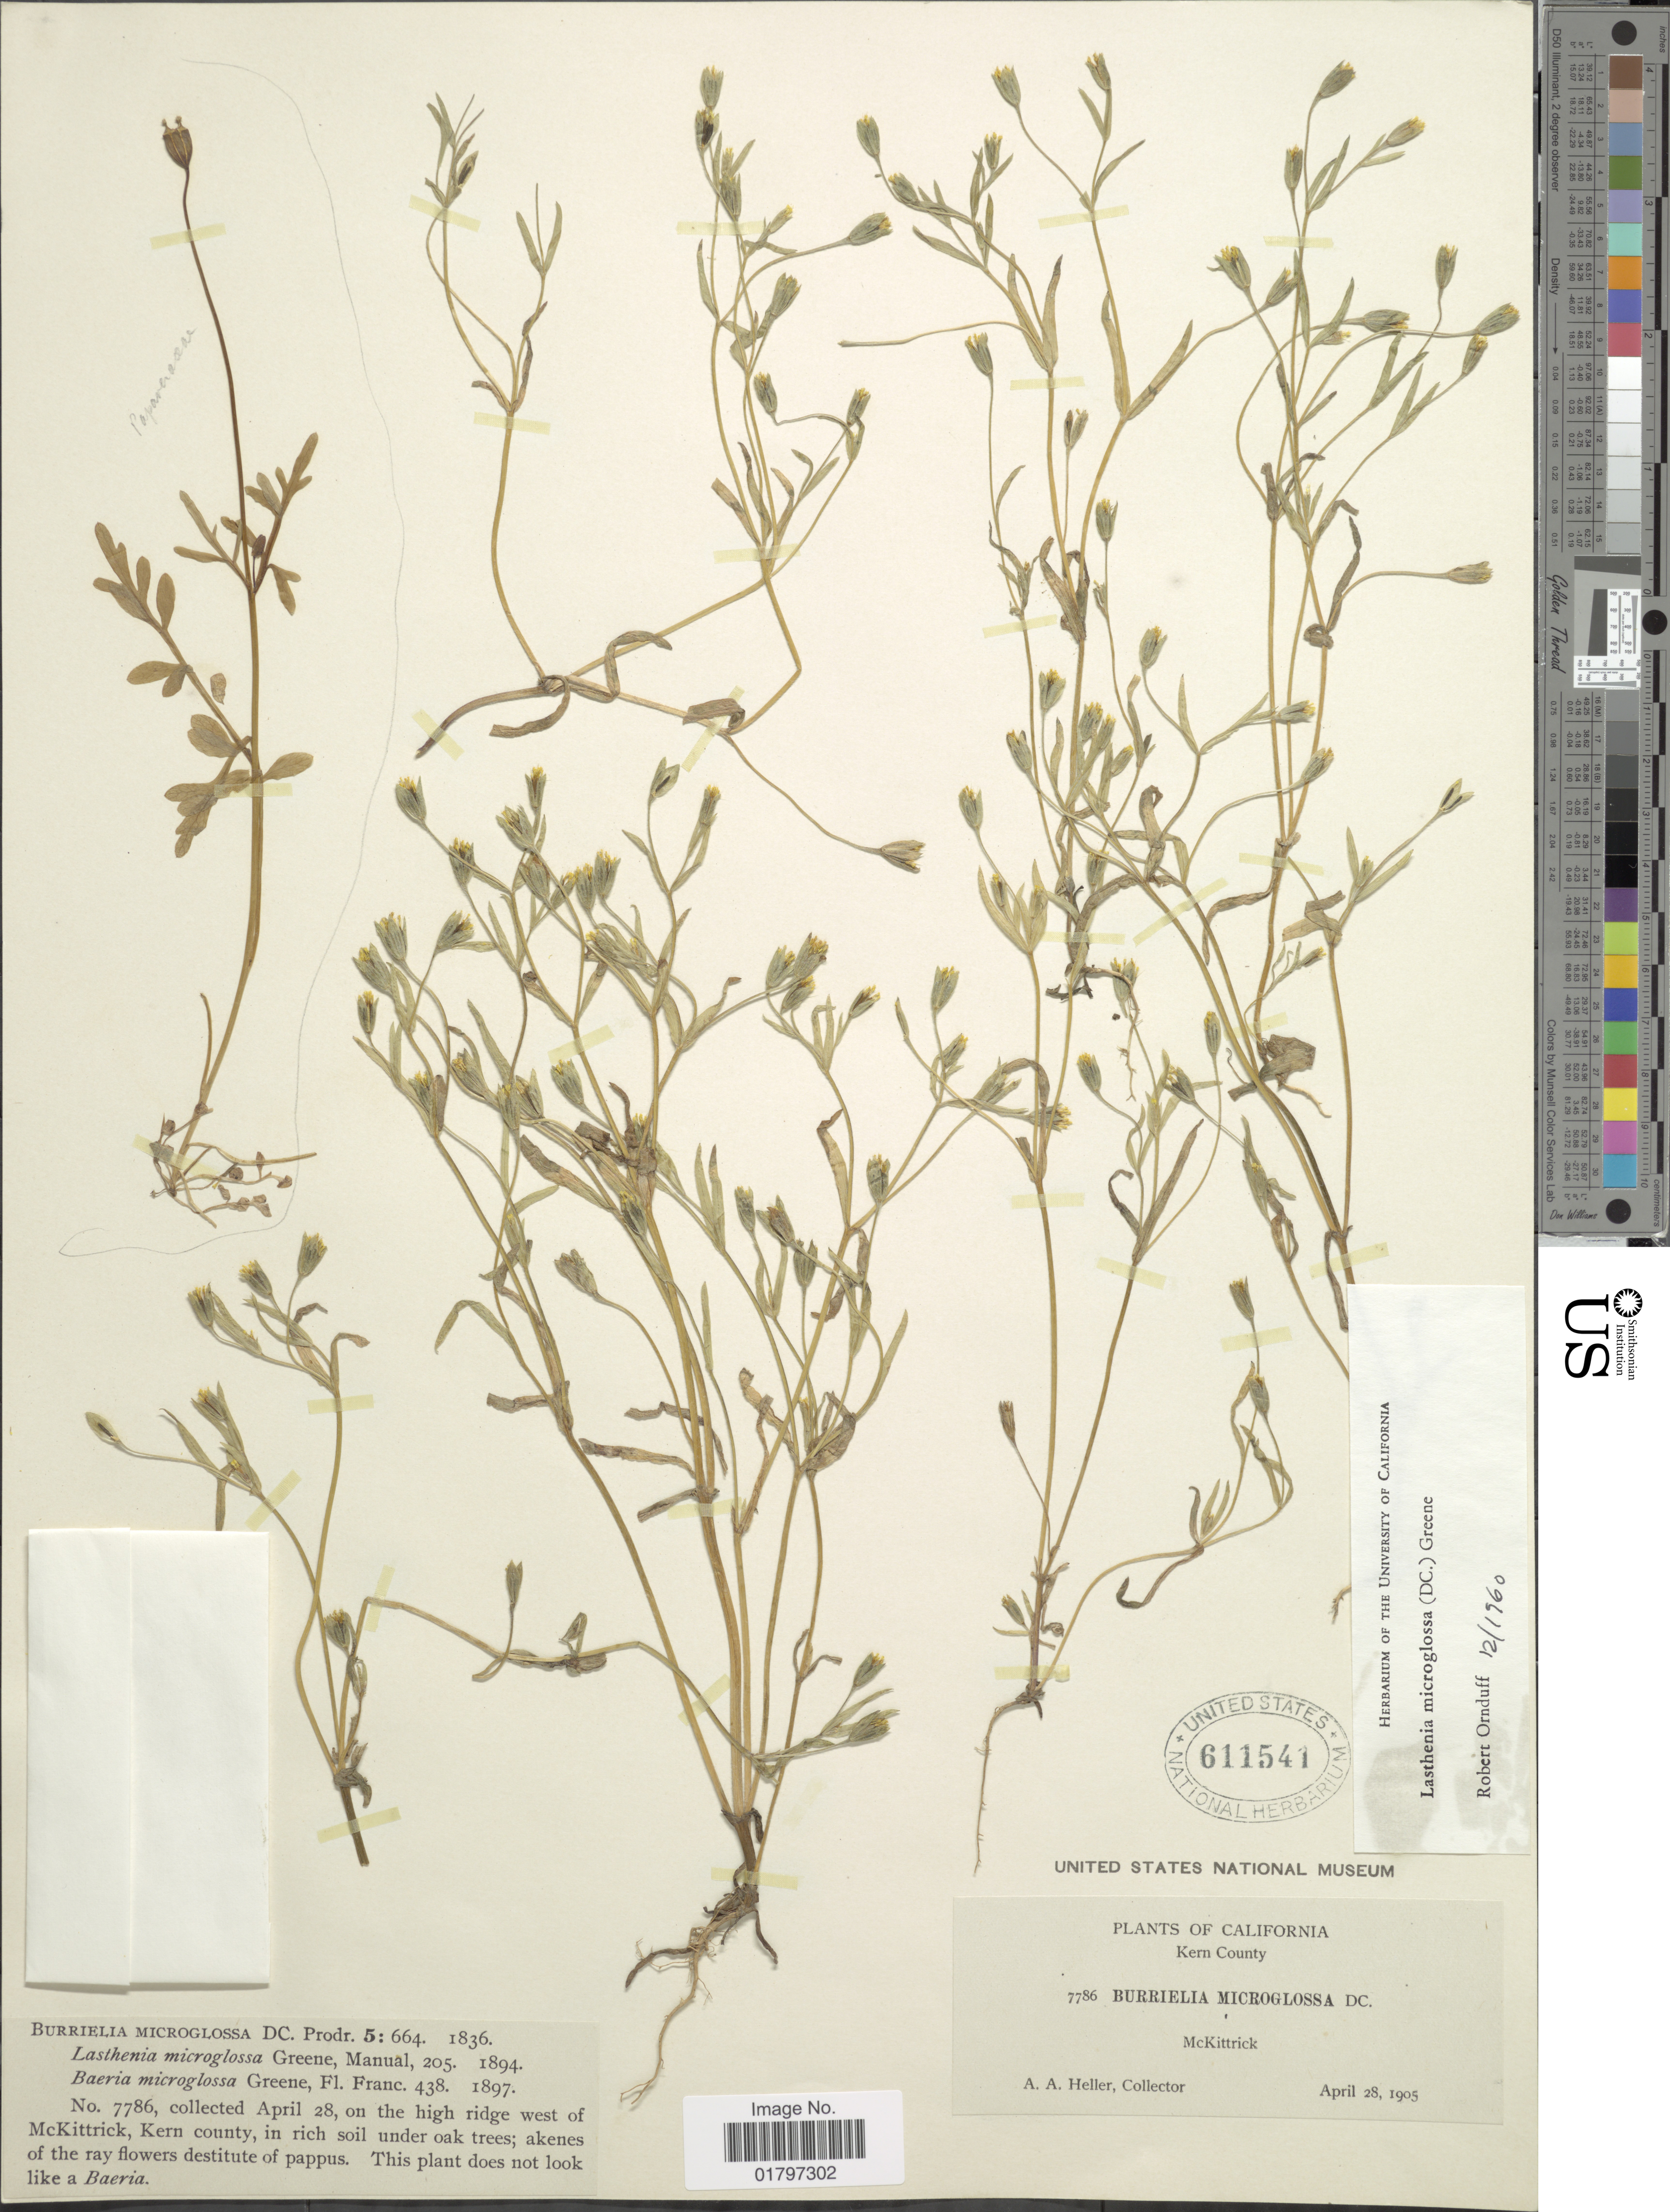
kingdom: Plantae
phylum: Tracheophyta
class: Magnoliopsida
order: Asterales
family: Asteraceae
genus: Lasthenia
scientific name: Lasthenia microglossa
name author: (DC.) Greene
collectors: A. A. Heller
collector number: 7786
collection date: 1905-04-28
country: United States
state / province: California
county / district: Kern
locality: Kern County. McKittrick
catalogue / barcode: US 611541